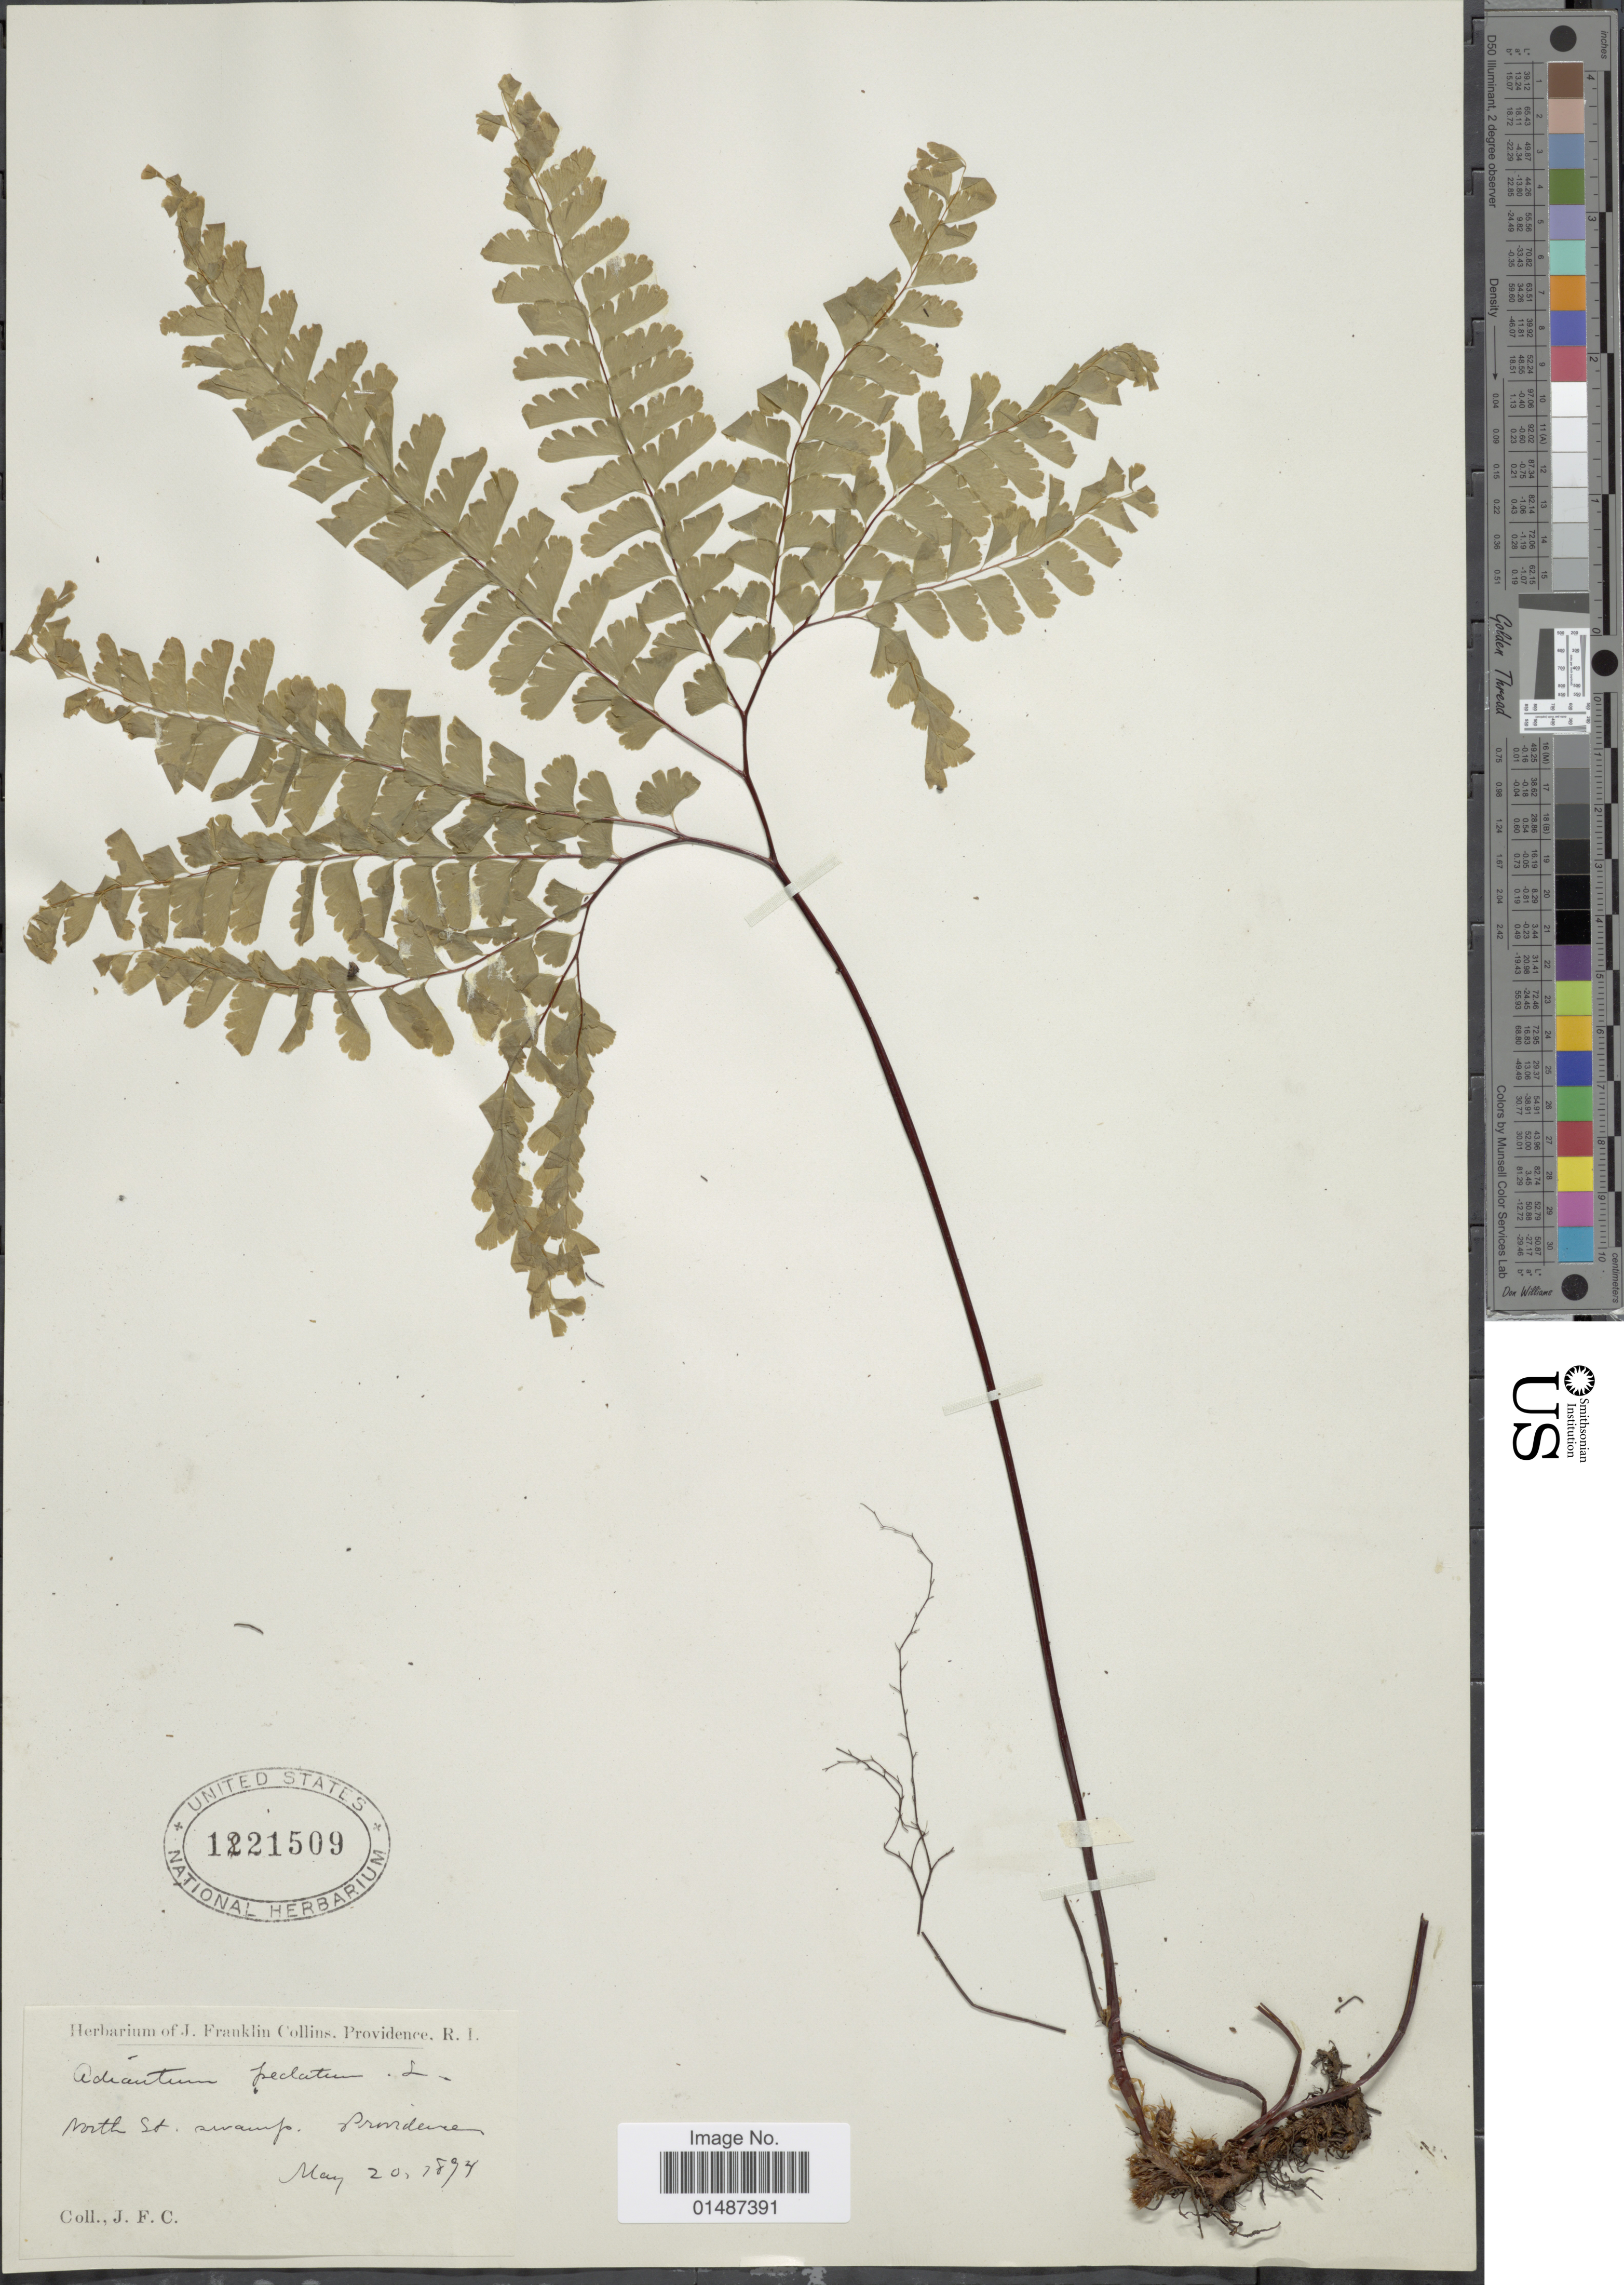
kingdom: Plantae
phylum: Tracheophyta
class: Polypodiopsida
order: Polypodiales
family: Pteridaceae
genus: Adiantum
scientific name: Adiantum pedatum var. pedatum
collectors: J. Collins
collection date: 1894-05-20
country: United States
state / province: Rhode Island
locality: North St. swamp. Providence.